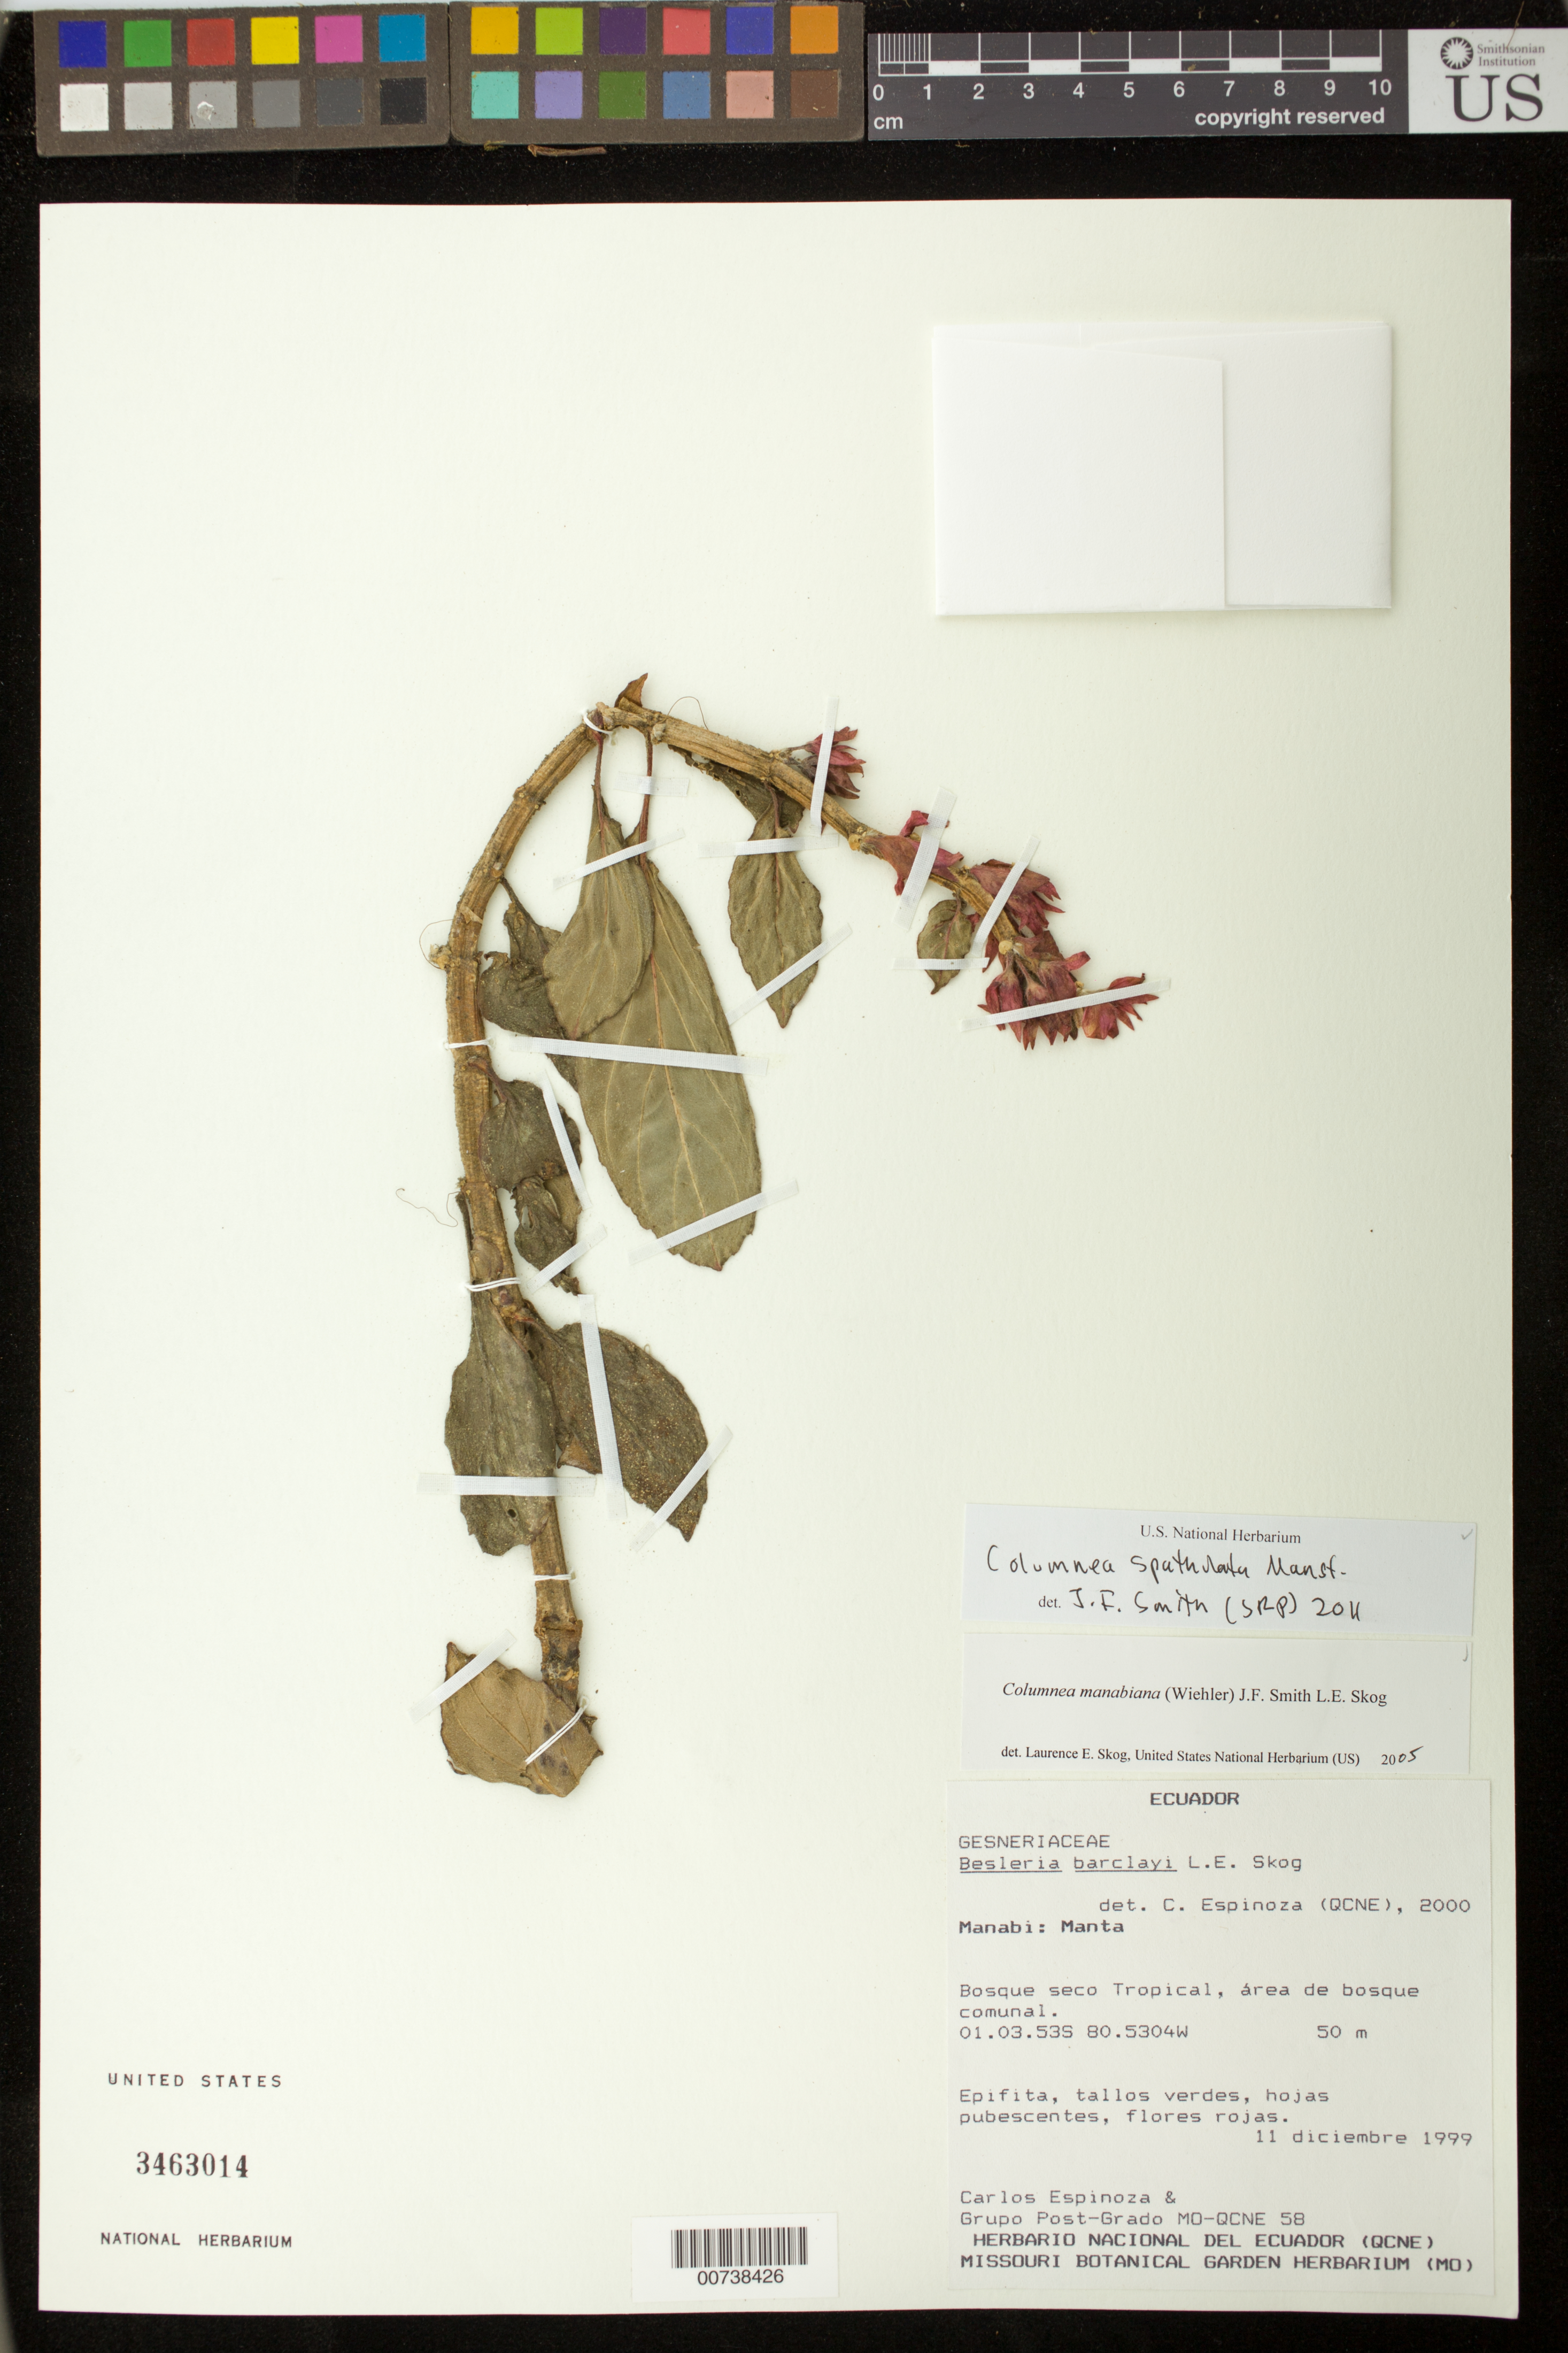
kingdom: Plantae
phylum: Tracheophyta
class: Magnoliopsida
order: Lamiales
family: Gesneriaceae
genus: Columnea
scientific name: Columnea spathulata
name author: Mansf.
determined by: Smith, J. F.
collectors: C. Espinoza & Grupo Post-Grado MO-QCNE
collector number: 58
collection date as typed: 11 Dec 1999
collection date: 1999-12-11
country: Ecuador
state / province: Manabí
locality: Manabi: Manta.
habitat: Bosque seco tropical, ara de bosque comunal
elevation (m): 50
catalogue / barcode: US 3463014